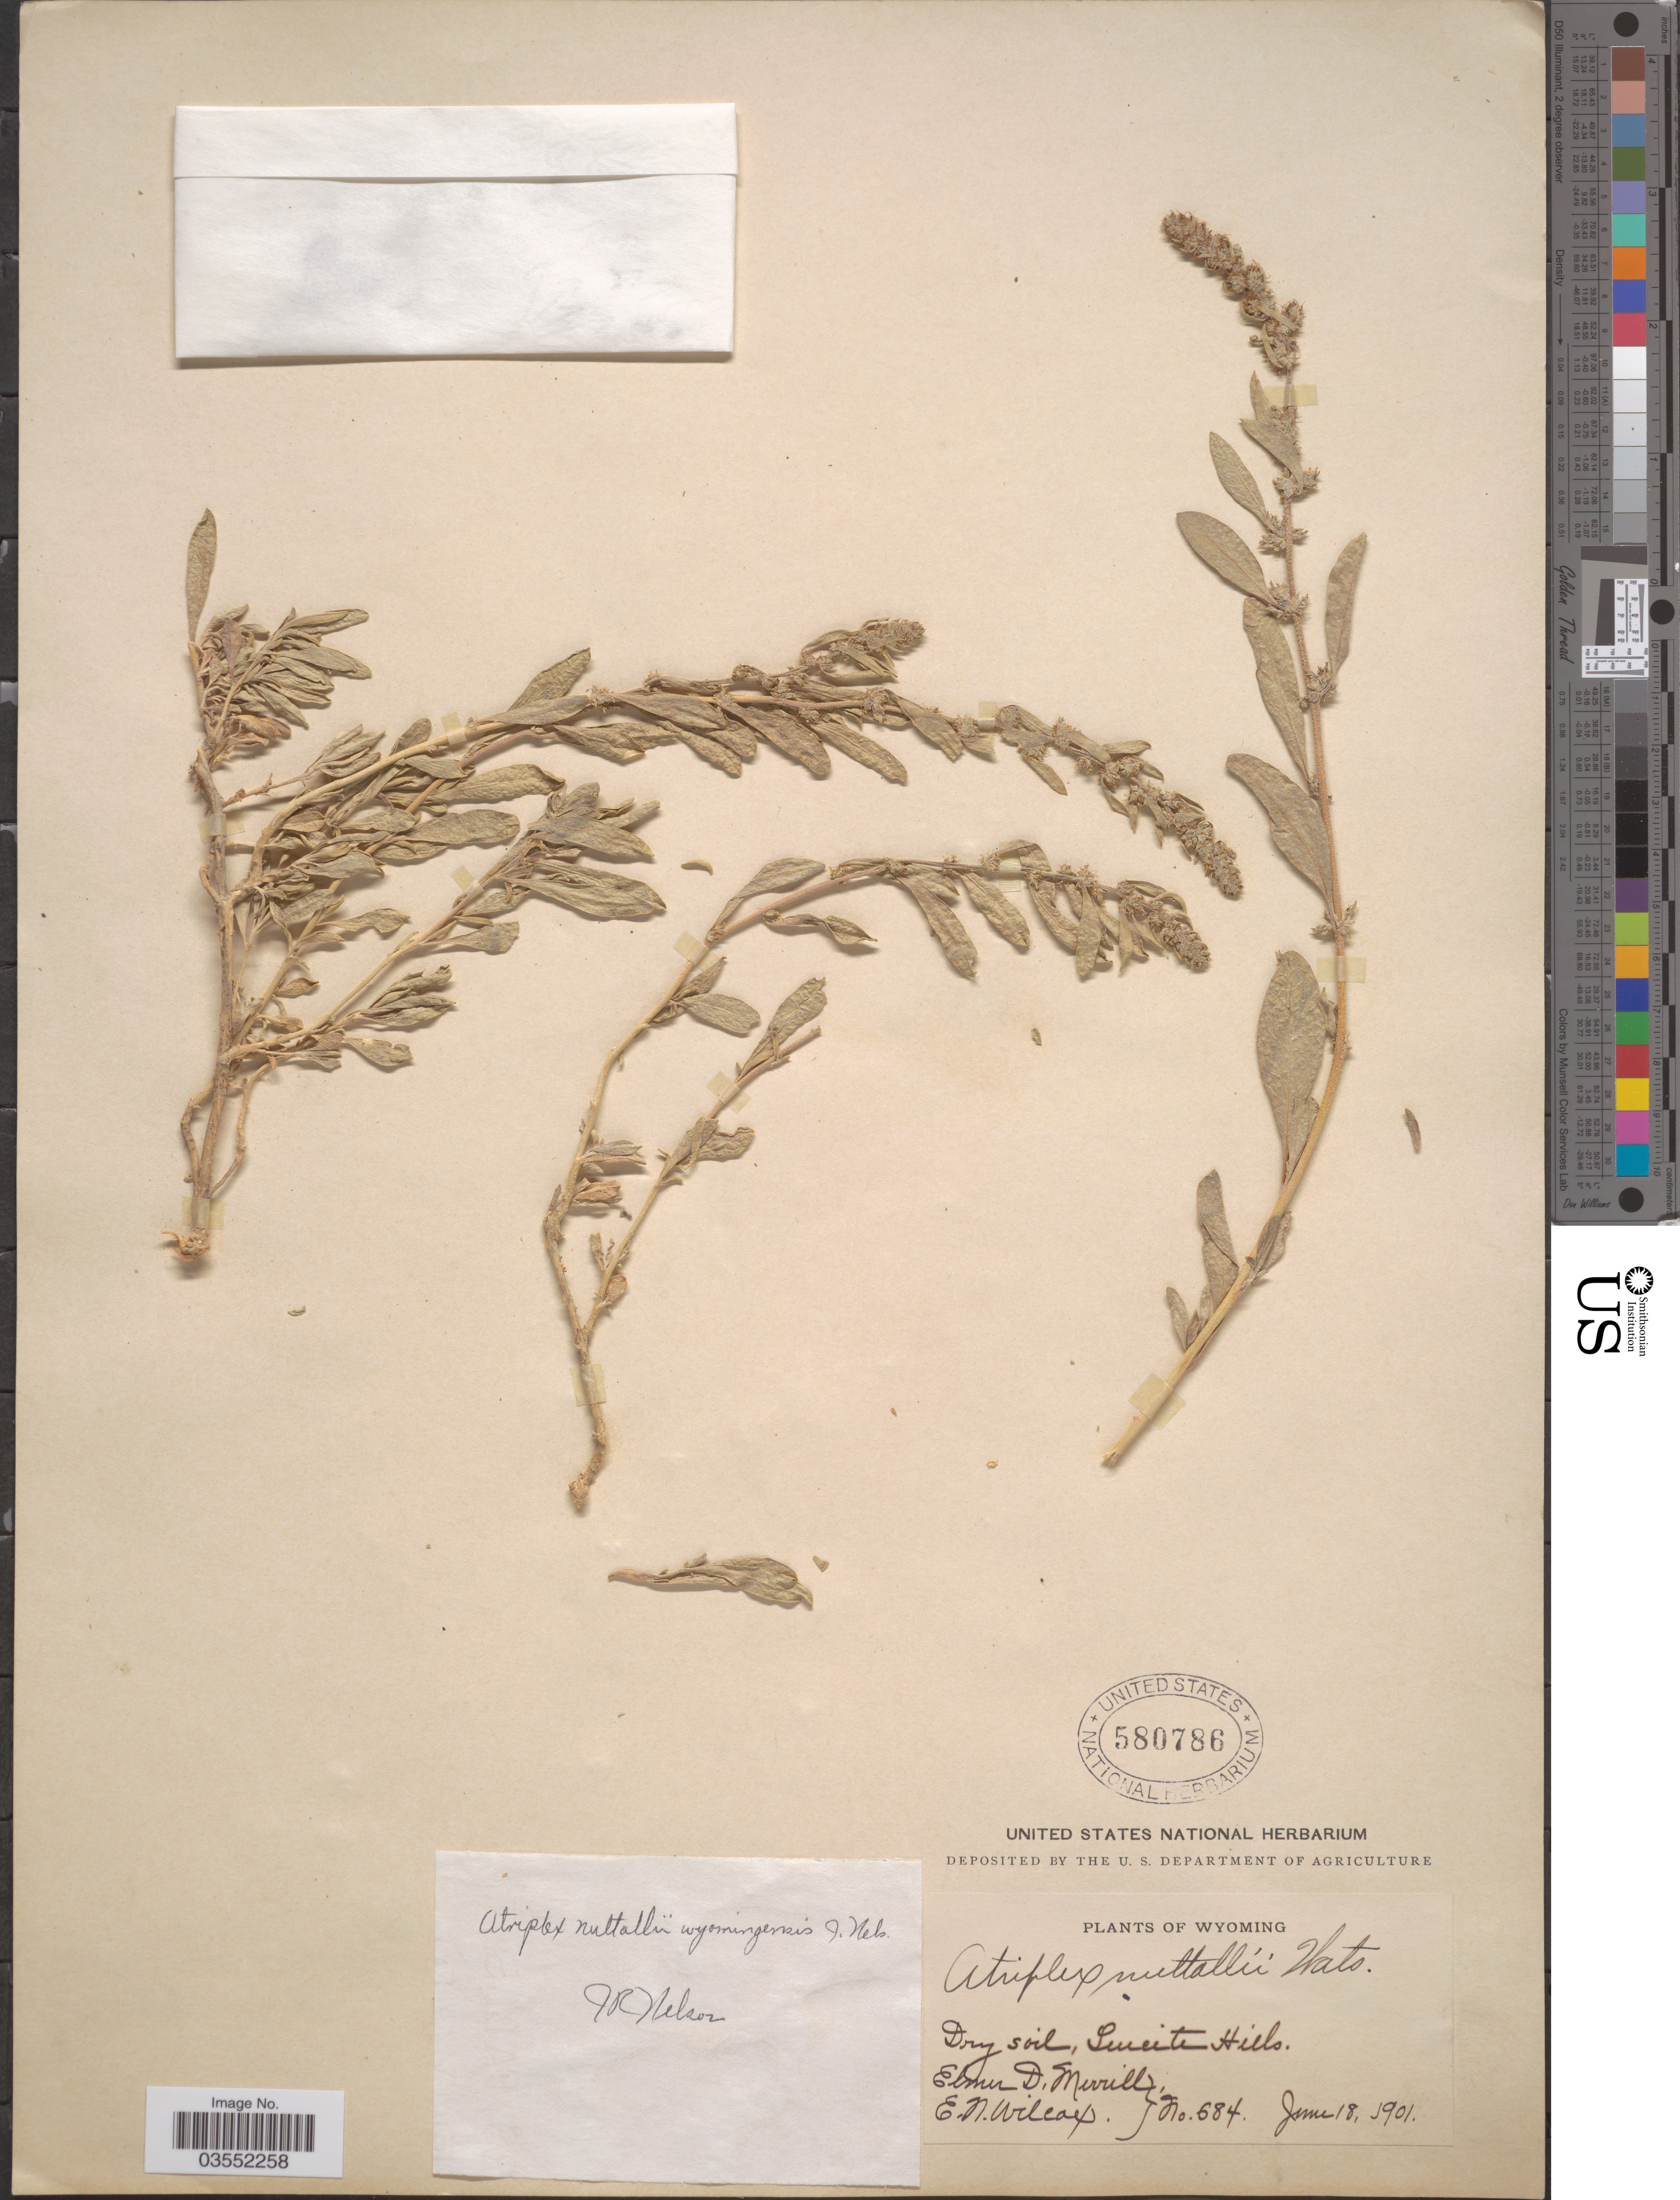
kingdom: Plantae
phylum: Tracheophyta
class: Magnoliopsida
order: Caryophyllales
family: Amaranthaceae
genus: Atriplex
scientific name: Atriplex nuttallii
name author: S. Watson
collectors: E. D. Merrill & E. Wilcox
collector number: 684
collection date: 1901-06-18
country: United States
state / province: Wyoming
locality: Leucite Hills.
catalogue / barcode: US 580786